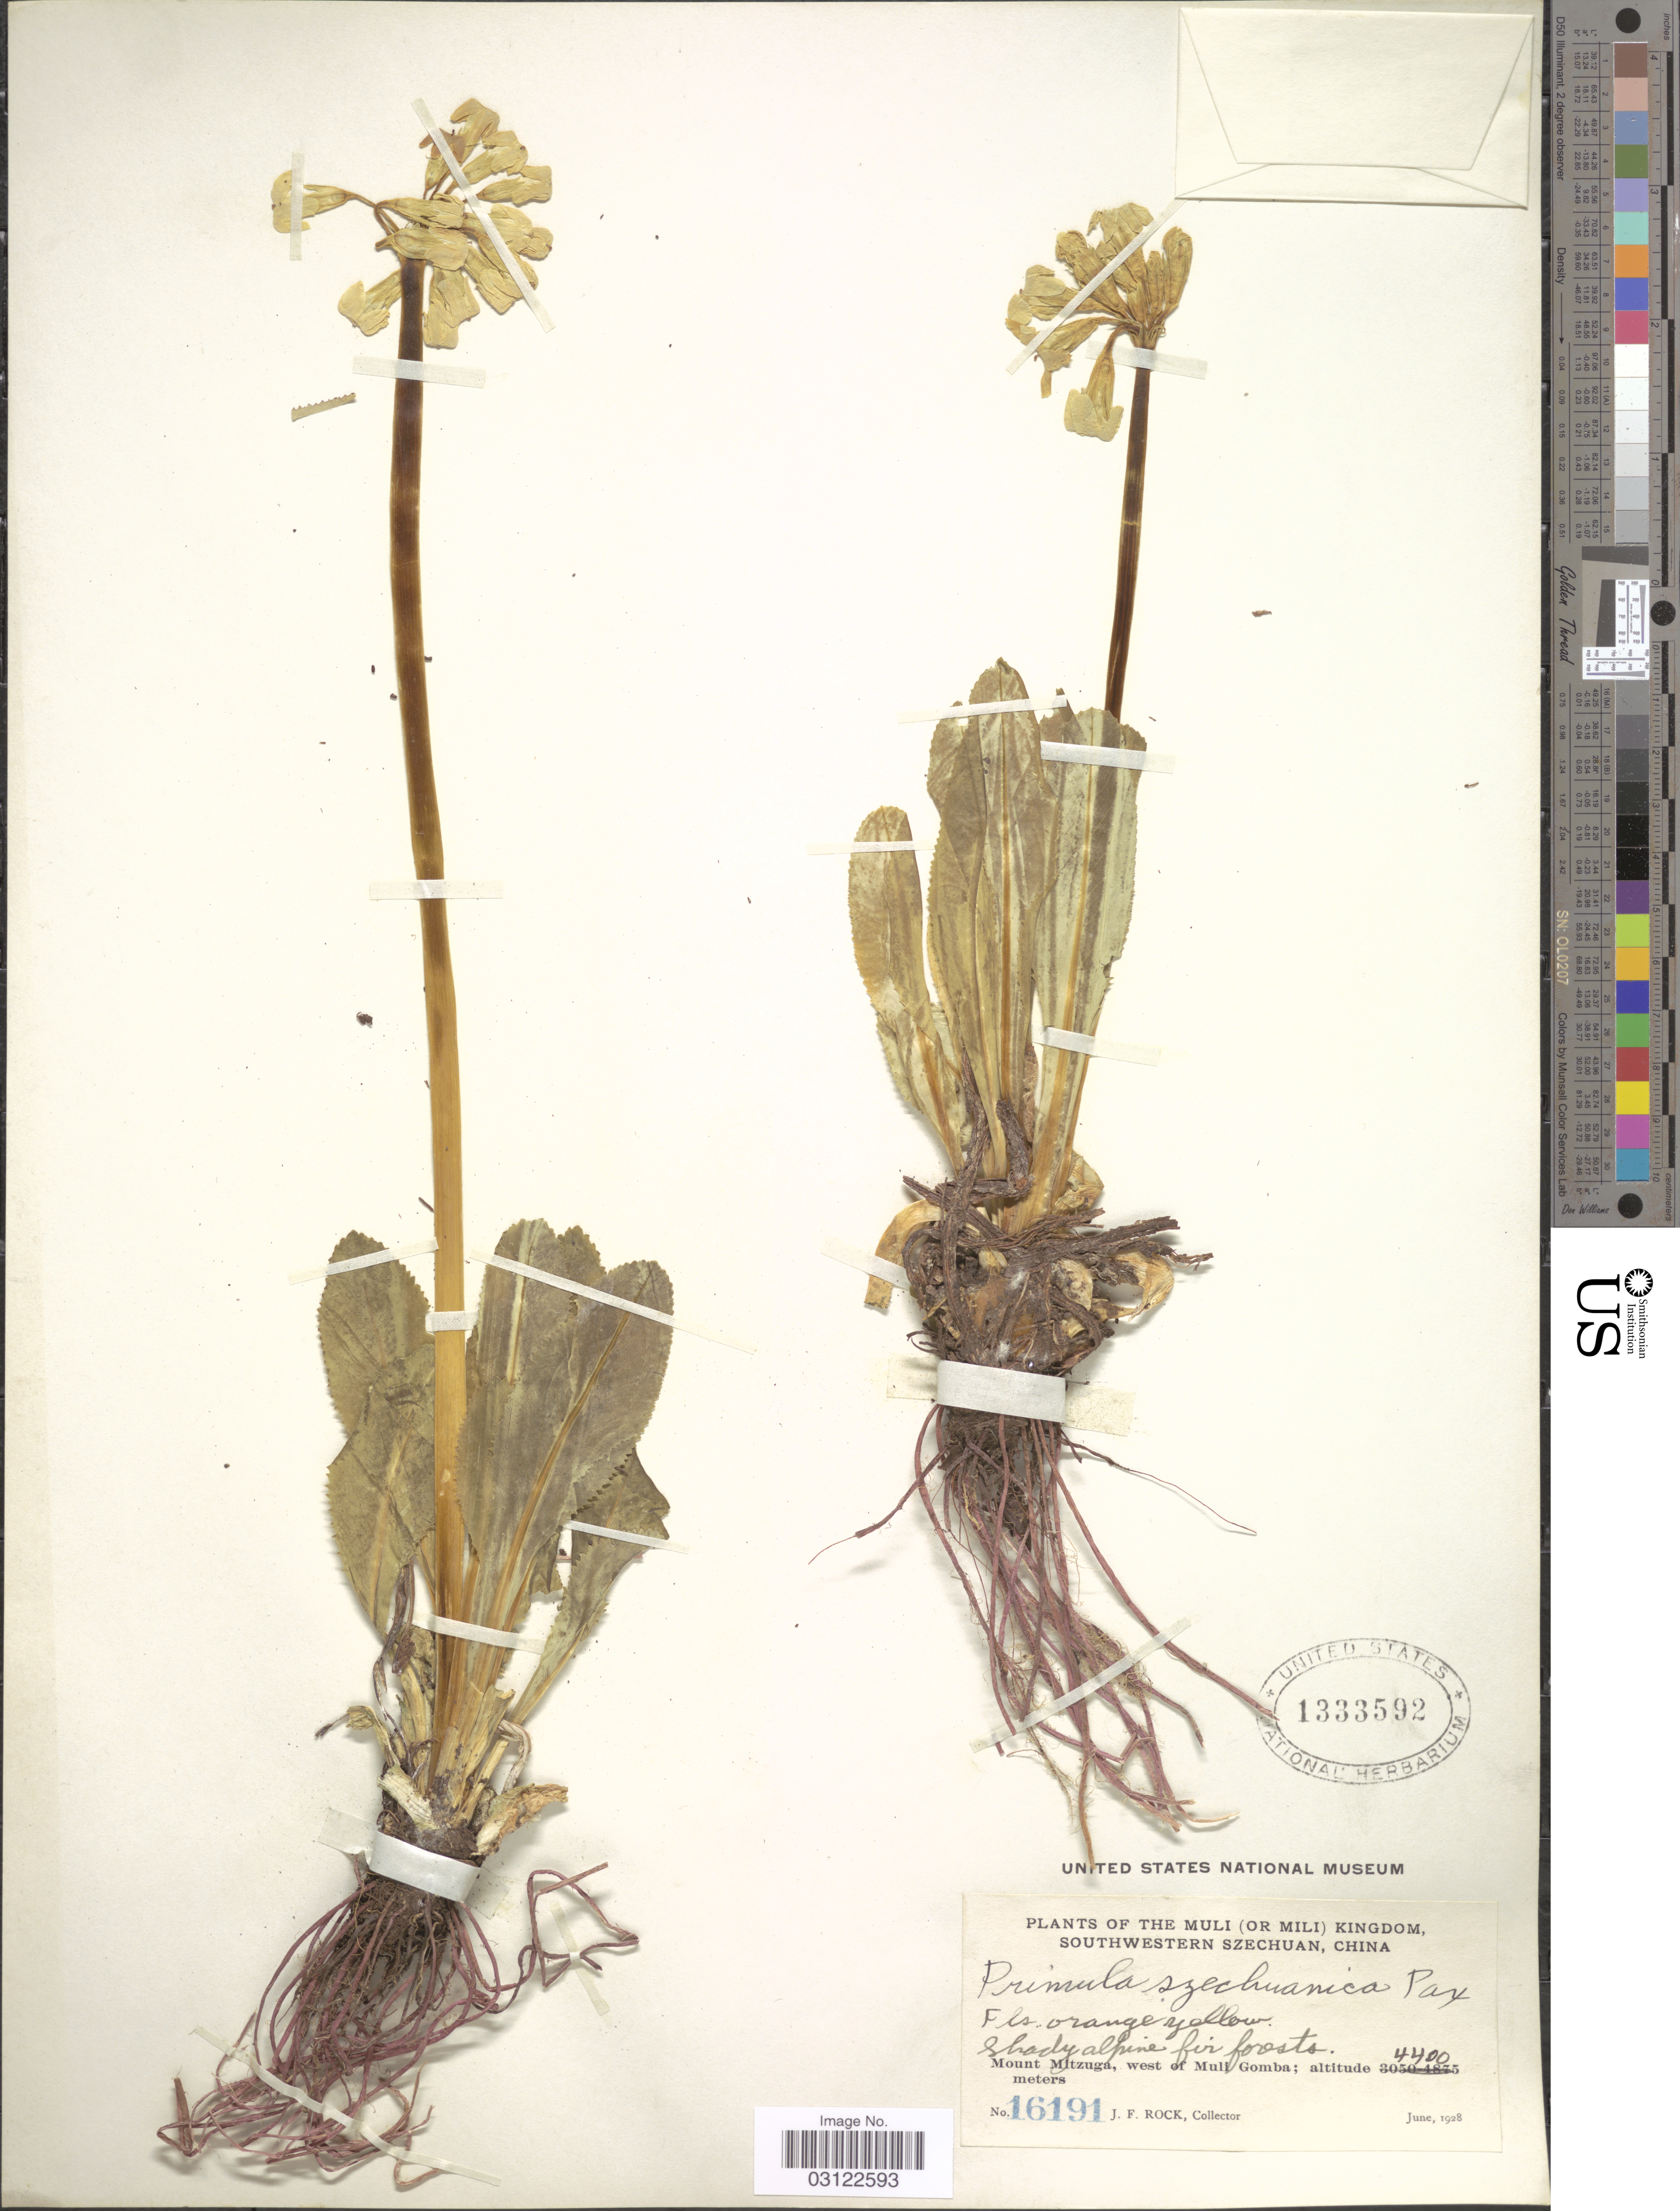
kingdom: Plantae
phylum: Tracheophyta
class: Magnoliopsida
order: Ericales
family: Primulaceae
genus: Primula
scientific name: Primula szechuanica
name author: Pax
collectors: J. Rock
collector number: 16191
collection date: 1928-06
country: China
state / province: Sichuan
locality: The Muli (or Mili) Kingdom, Southwestern Szechuan. Shady alpine fir forests. Mount Mitzuga, west of Muli Gomba.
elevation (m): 4400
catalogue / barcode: US 1333592